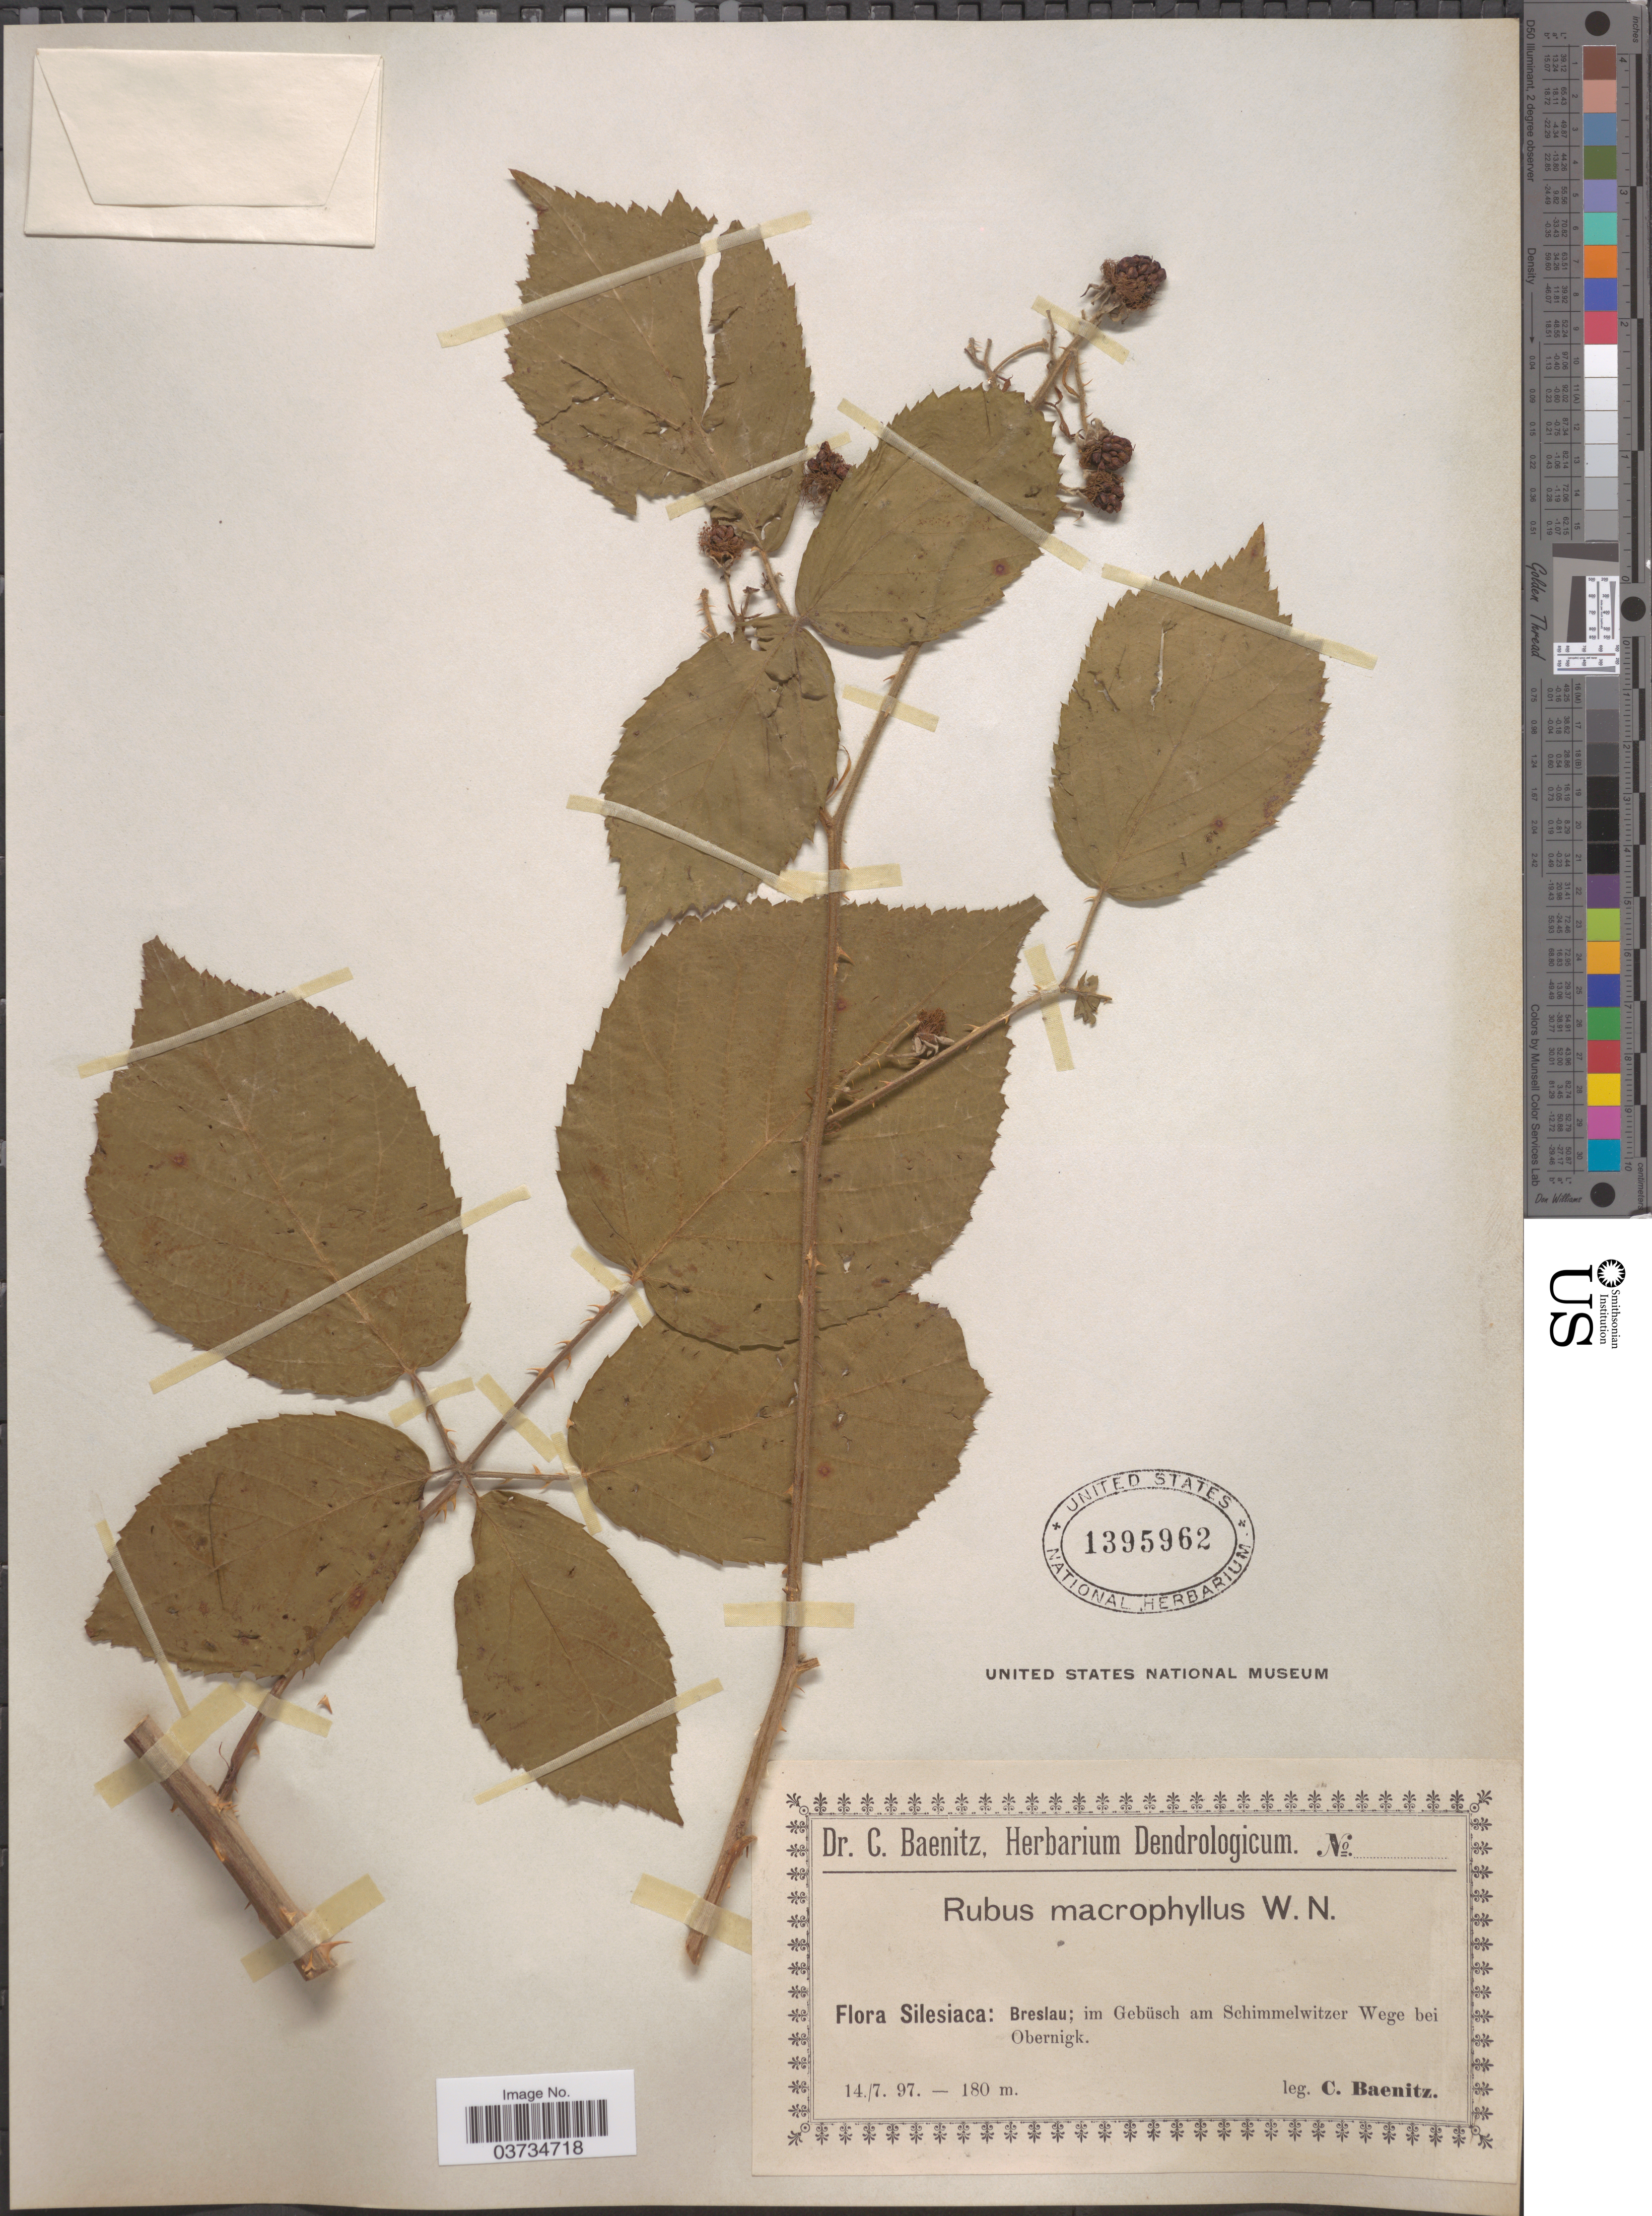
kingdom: Plantae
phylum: Tracheophyta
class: Magnoliopsida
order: Rosales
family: Rosaceae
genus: Rubus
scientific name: Rubus macrophyllus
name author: Weihe & Nees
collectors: C. G. Baenitz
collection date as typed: Transcribed d/m/y: 14/7/97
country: Poland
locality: Silesiaca: Breslau; im Gebüsch am Schimmelwitzer Wege bei Obernigk.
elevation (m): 180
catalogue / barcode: US 1395962